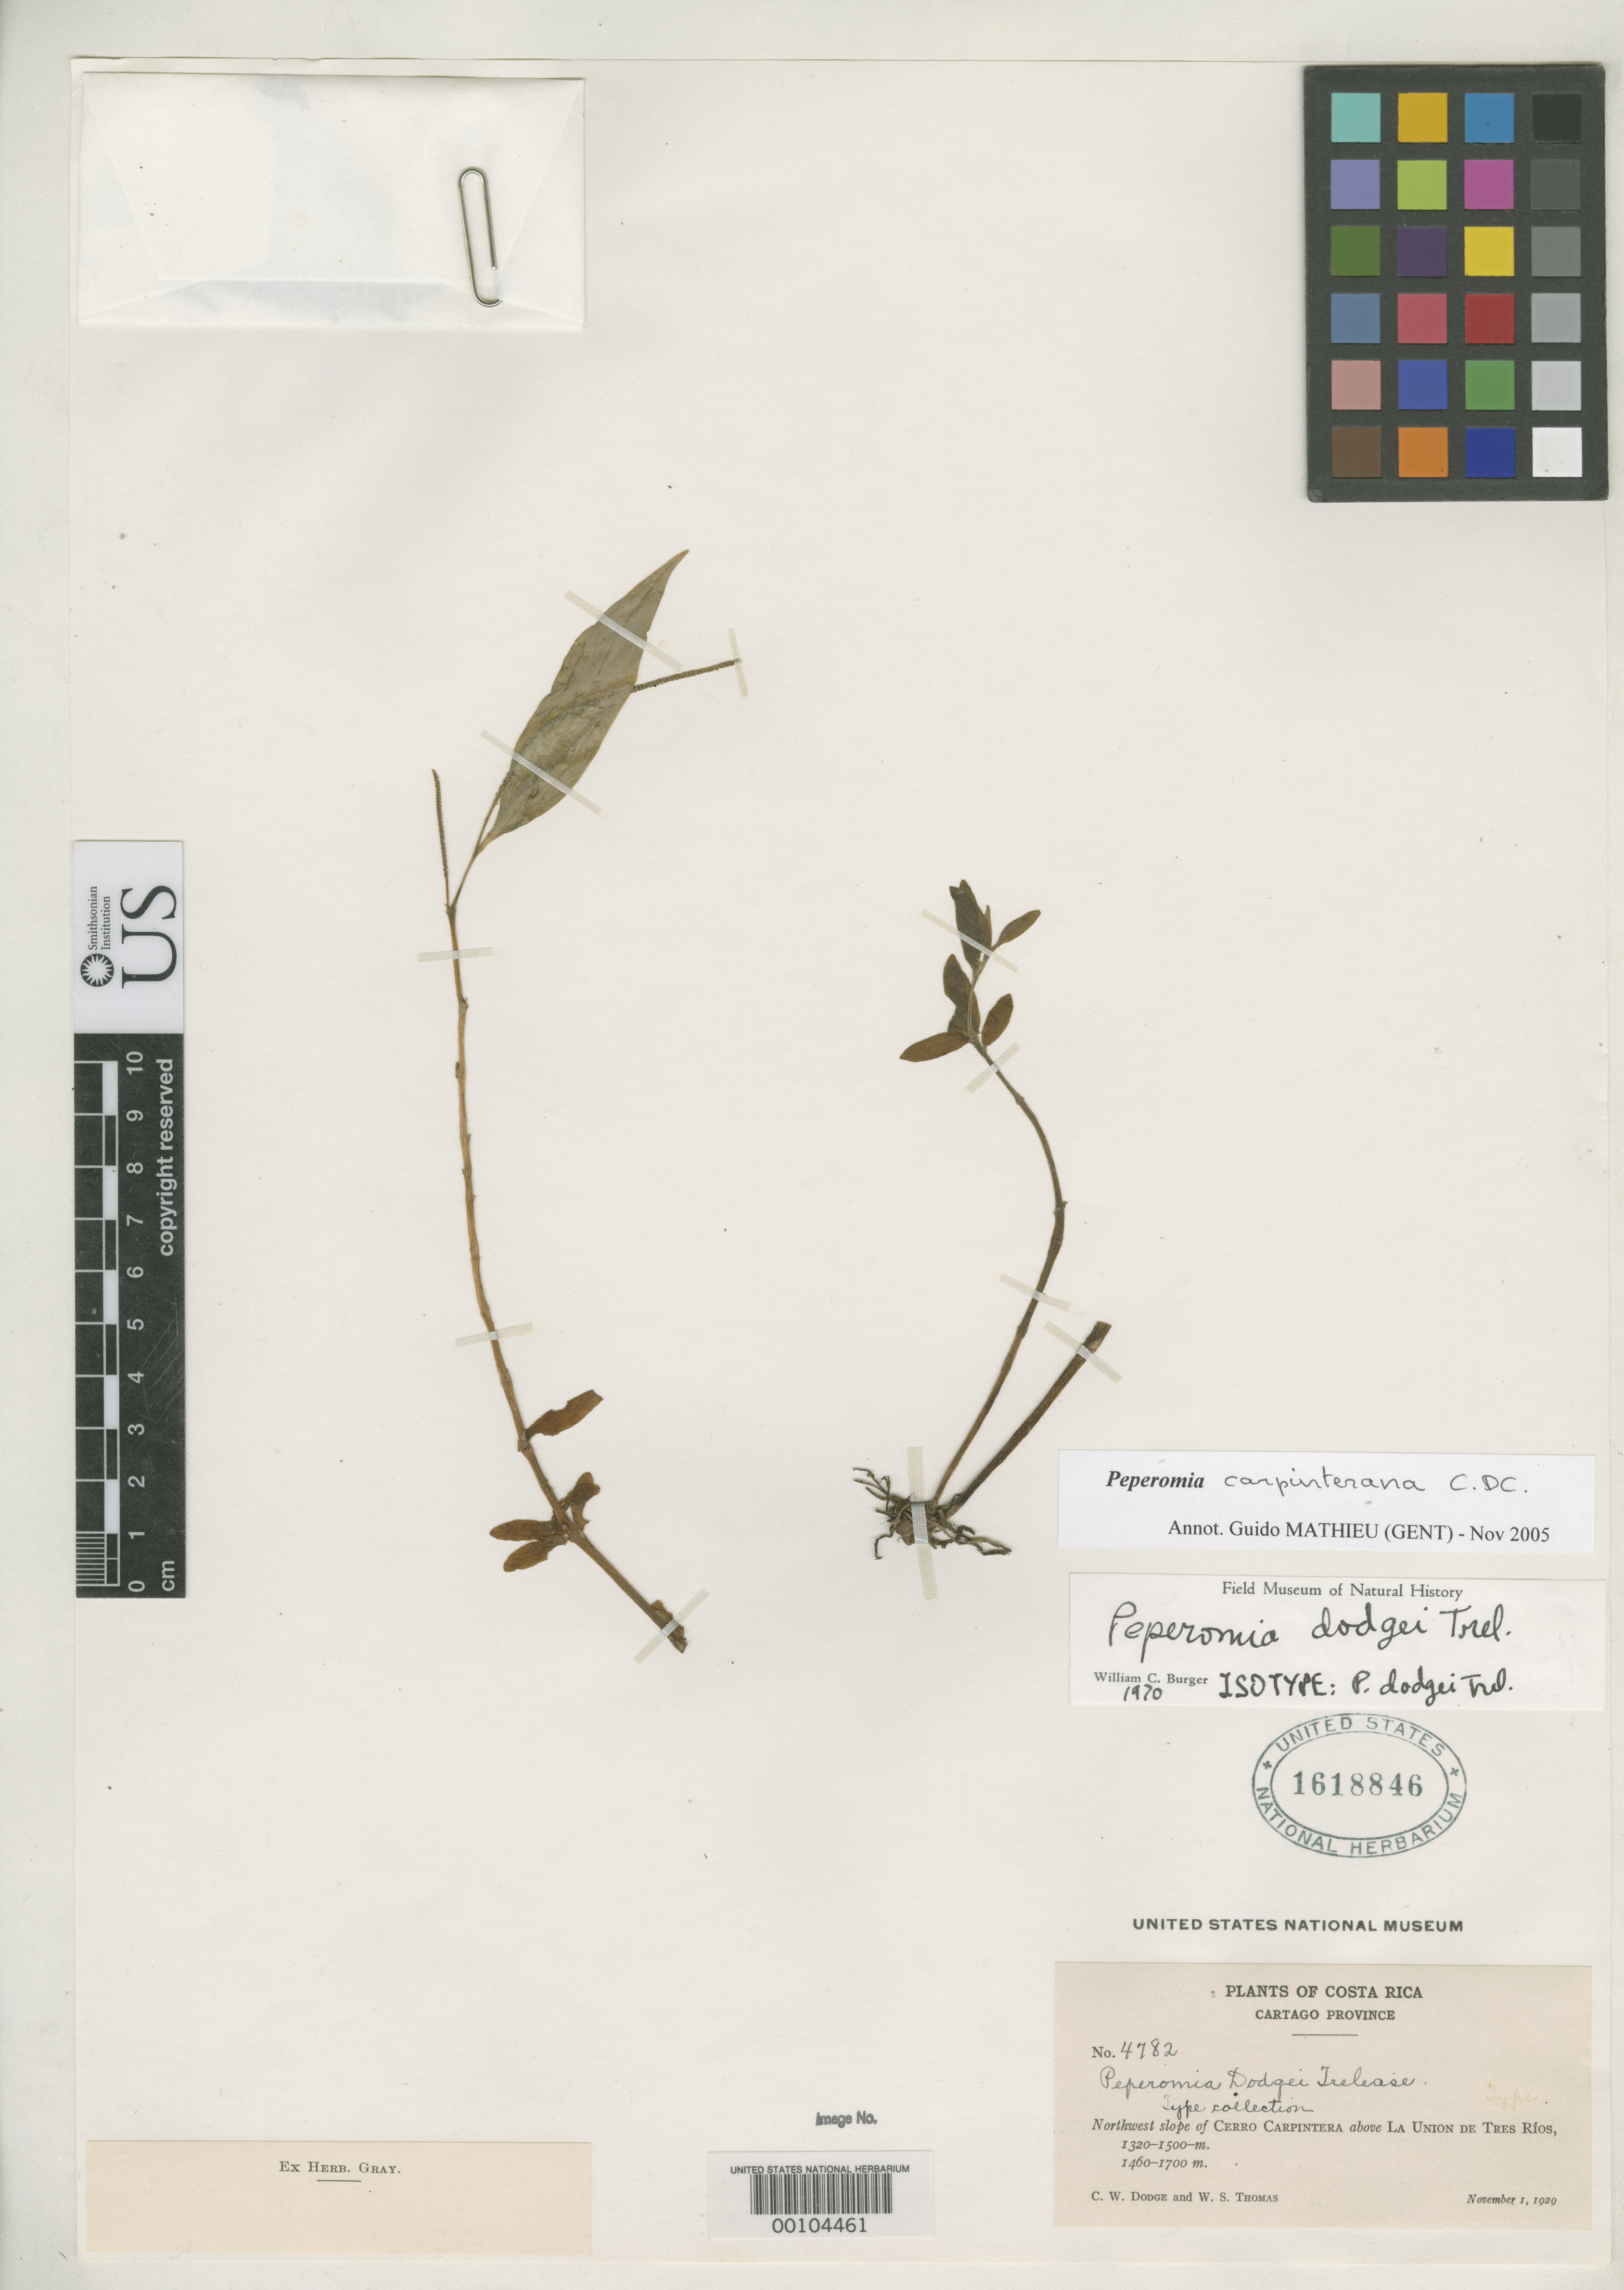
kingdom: Plantae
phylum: Tracheophyta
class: Magnoliopsida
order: Piperales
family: Piperaceae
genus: Peperomia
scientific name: Peperomia dodgei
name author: Trel. in Standl.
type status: Isotype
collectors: C. Dodge & W. S. Thomas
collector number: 4782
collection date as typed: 01 Nov 1929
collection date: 1929-11-01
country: Costa Rica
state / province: Cartago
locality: Cerro Carpintera, above La Union de Tres Rios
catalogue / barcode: US 1618846